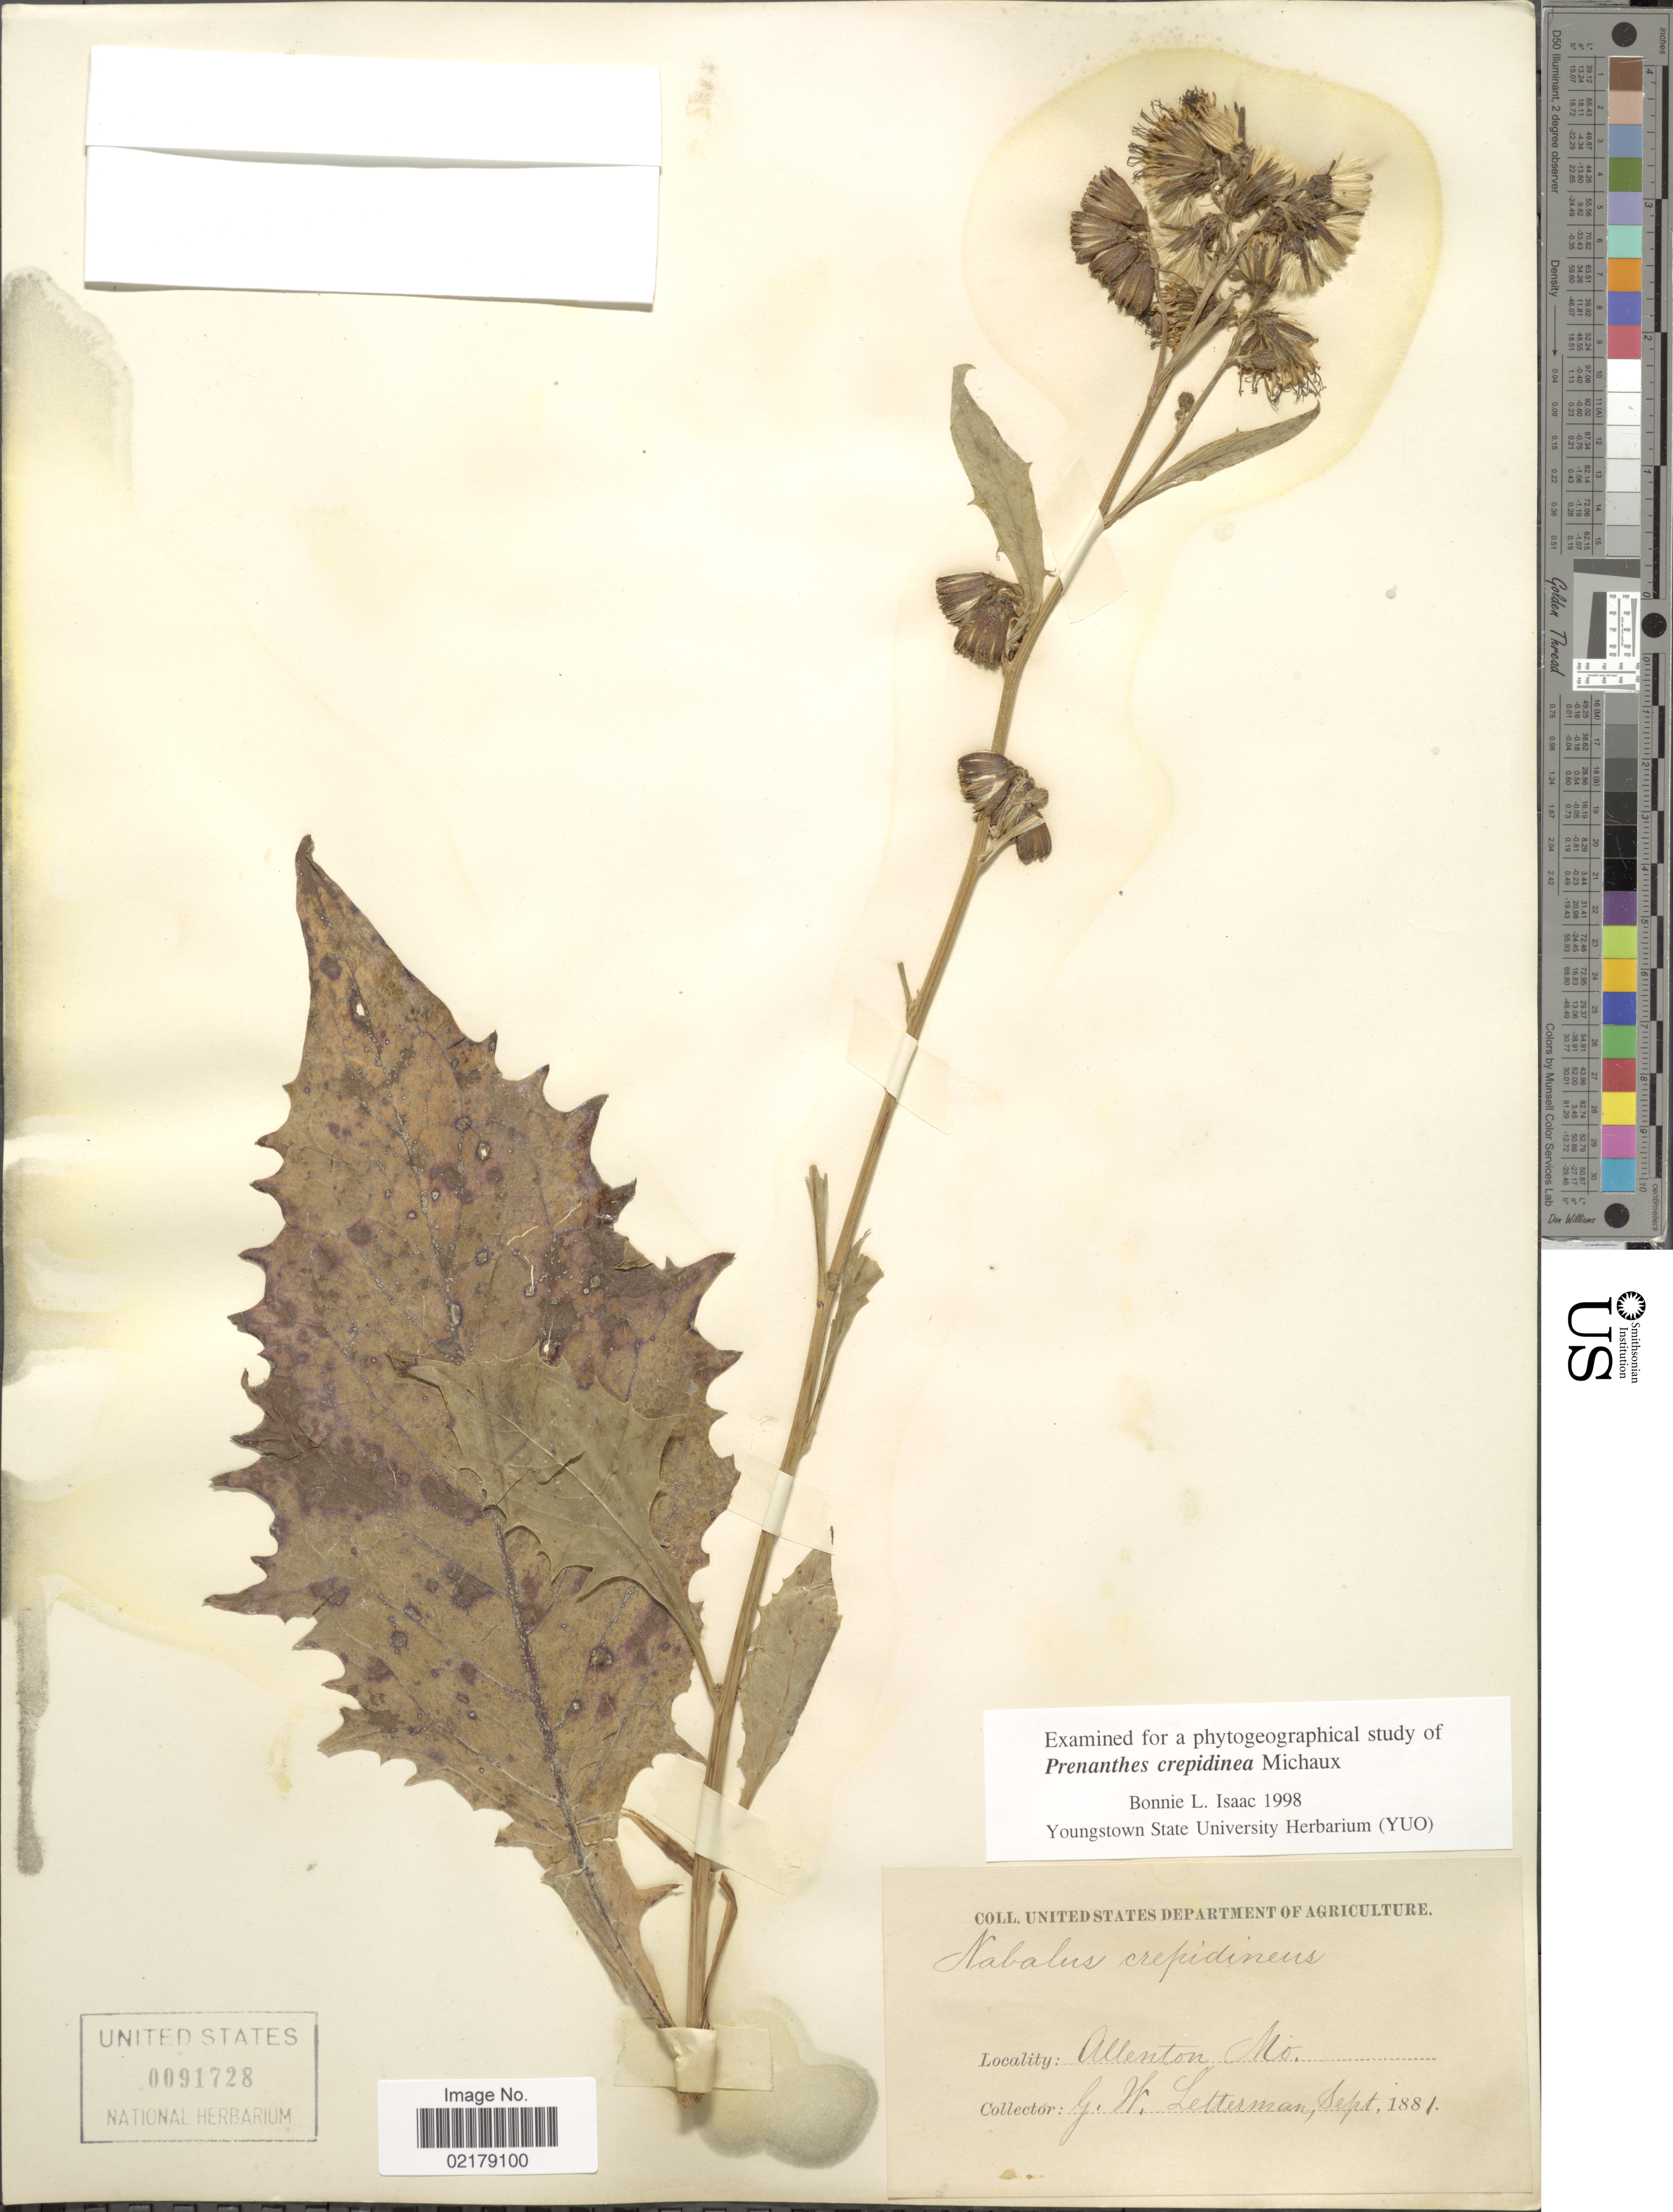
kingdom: Plantae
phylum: Tracheophyta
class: Magnoliopsida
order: Asterales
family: Asteraceae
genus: Prenanthes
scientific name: Prenanthes crepidinea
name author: Michx.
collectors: G. W. Letterman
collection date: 1881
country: United States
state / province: Missouri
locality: Allenton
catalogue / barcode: US 91728